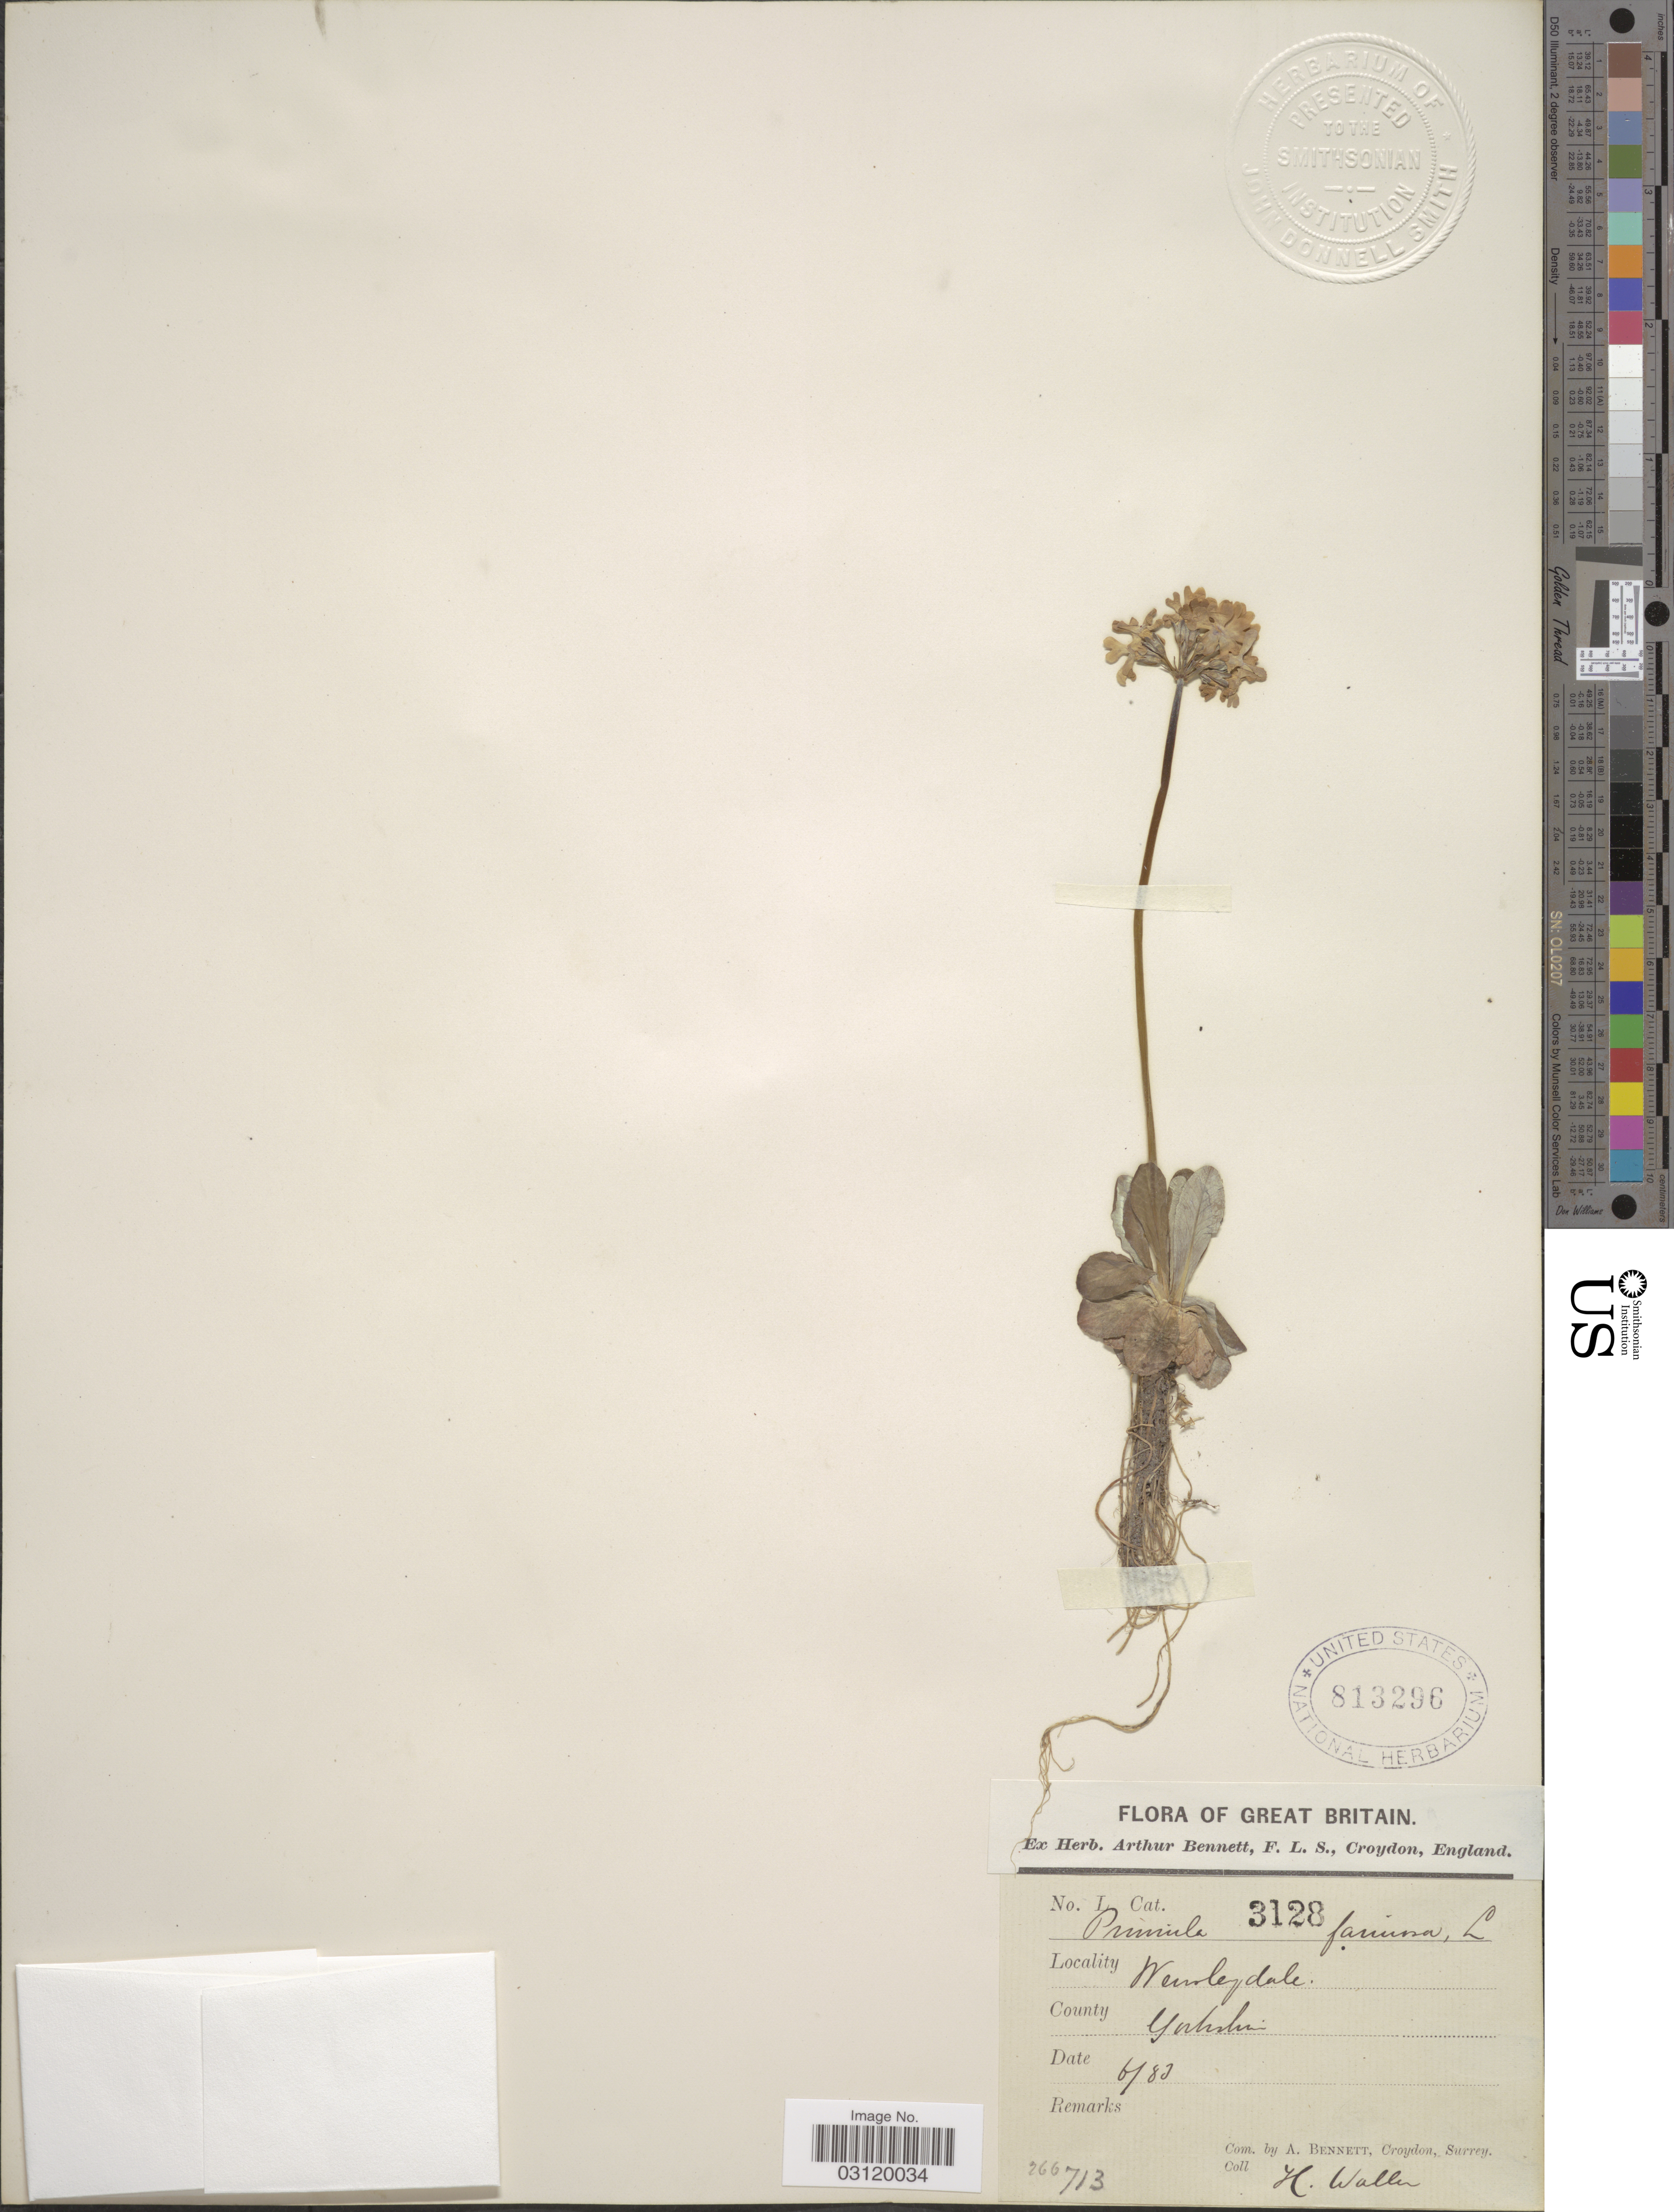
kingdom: Plantae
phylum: Tracheophyta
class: Magnoliopsida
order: Ericales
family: Primulaceae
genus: Primula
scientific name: Primula farinosa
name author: L.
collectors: H. Waller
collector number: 3128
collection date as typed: Transcribed d/m/y: /6/83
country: United Kingdom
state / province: England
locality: Wensleydale. County Yorkshire.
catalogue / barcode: US 813296